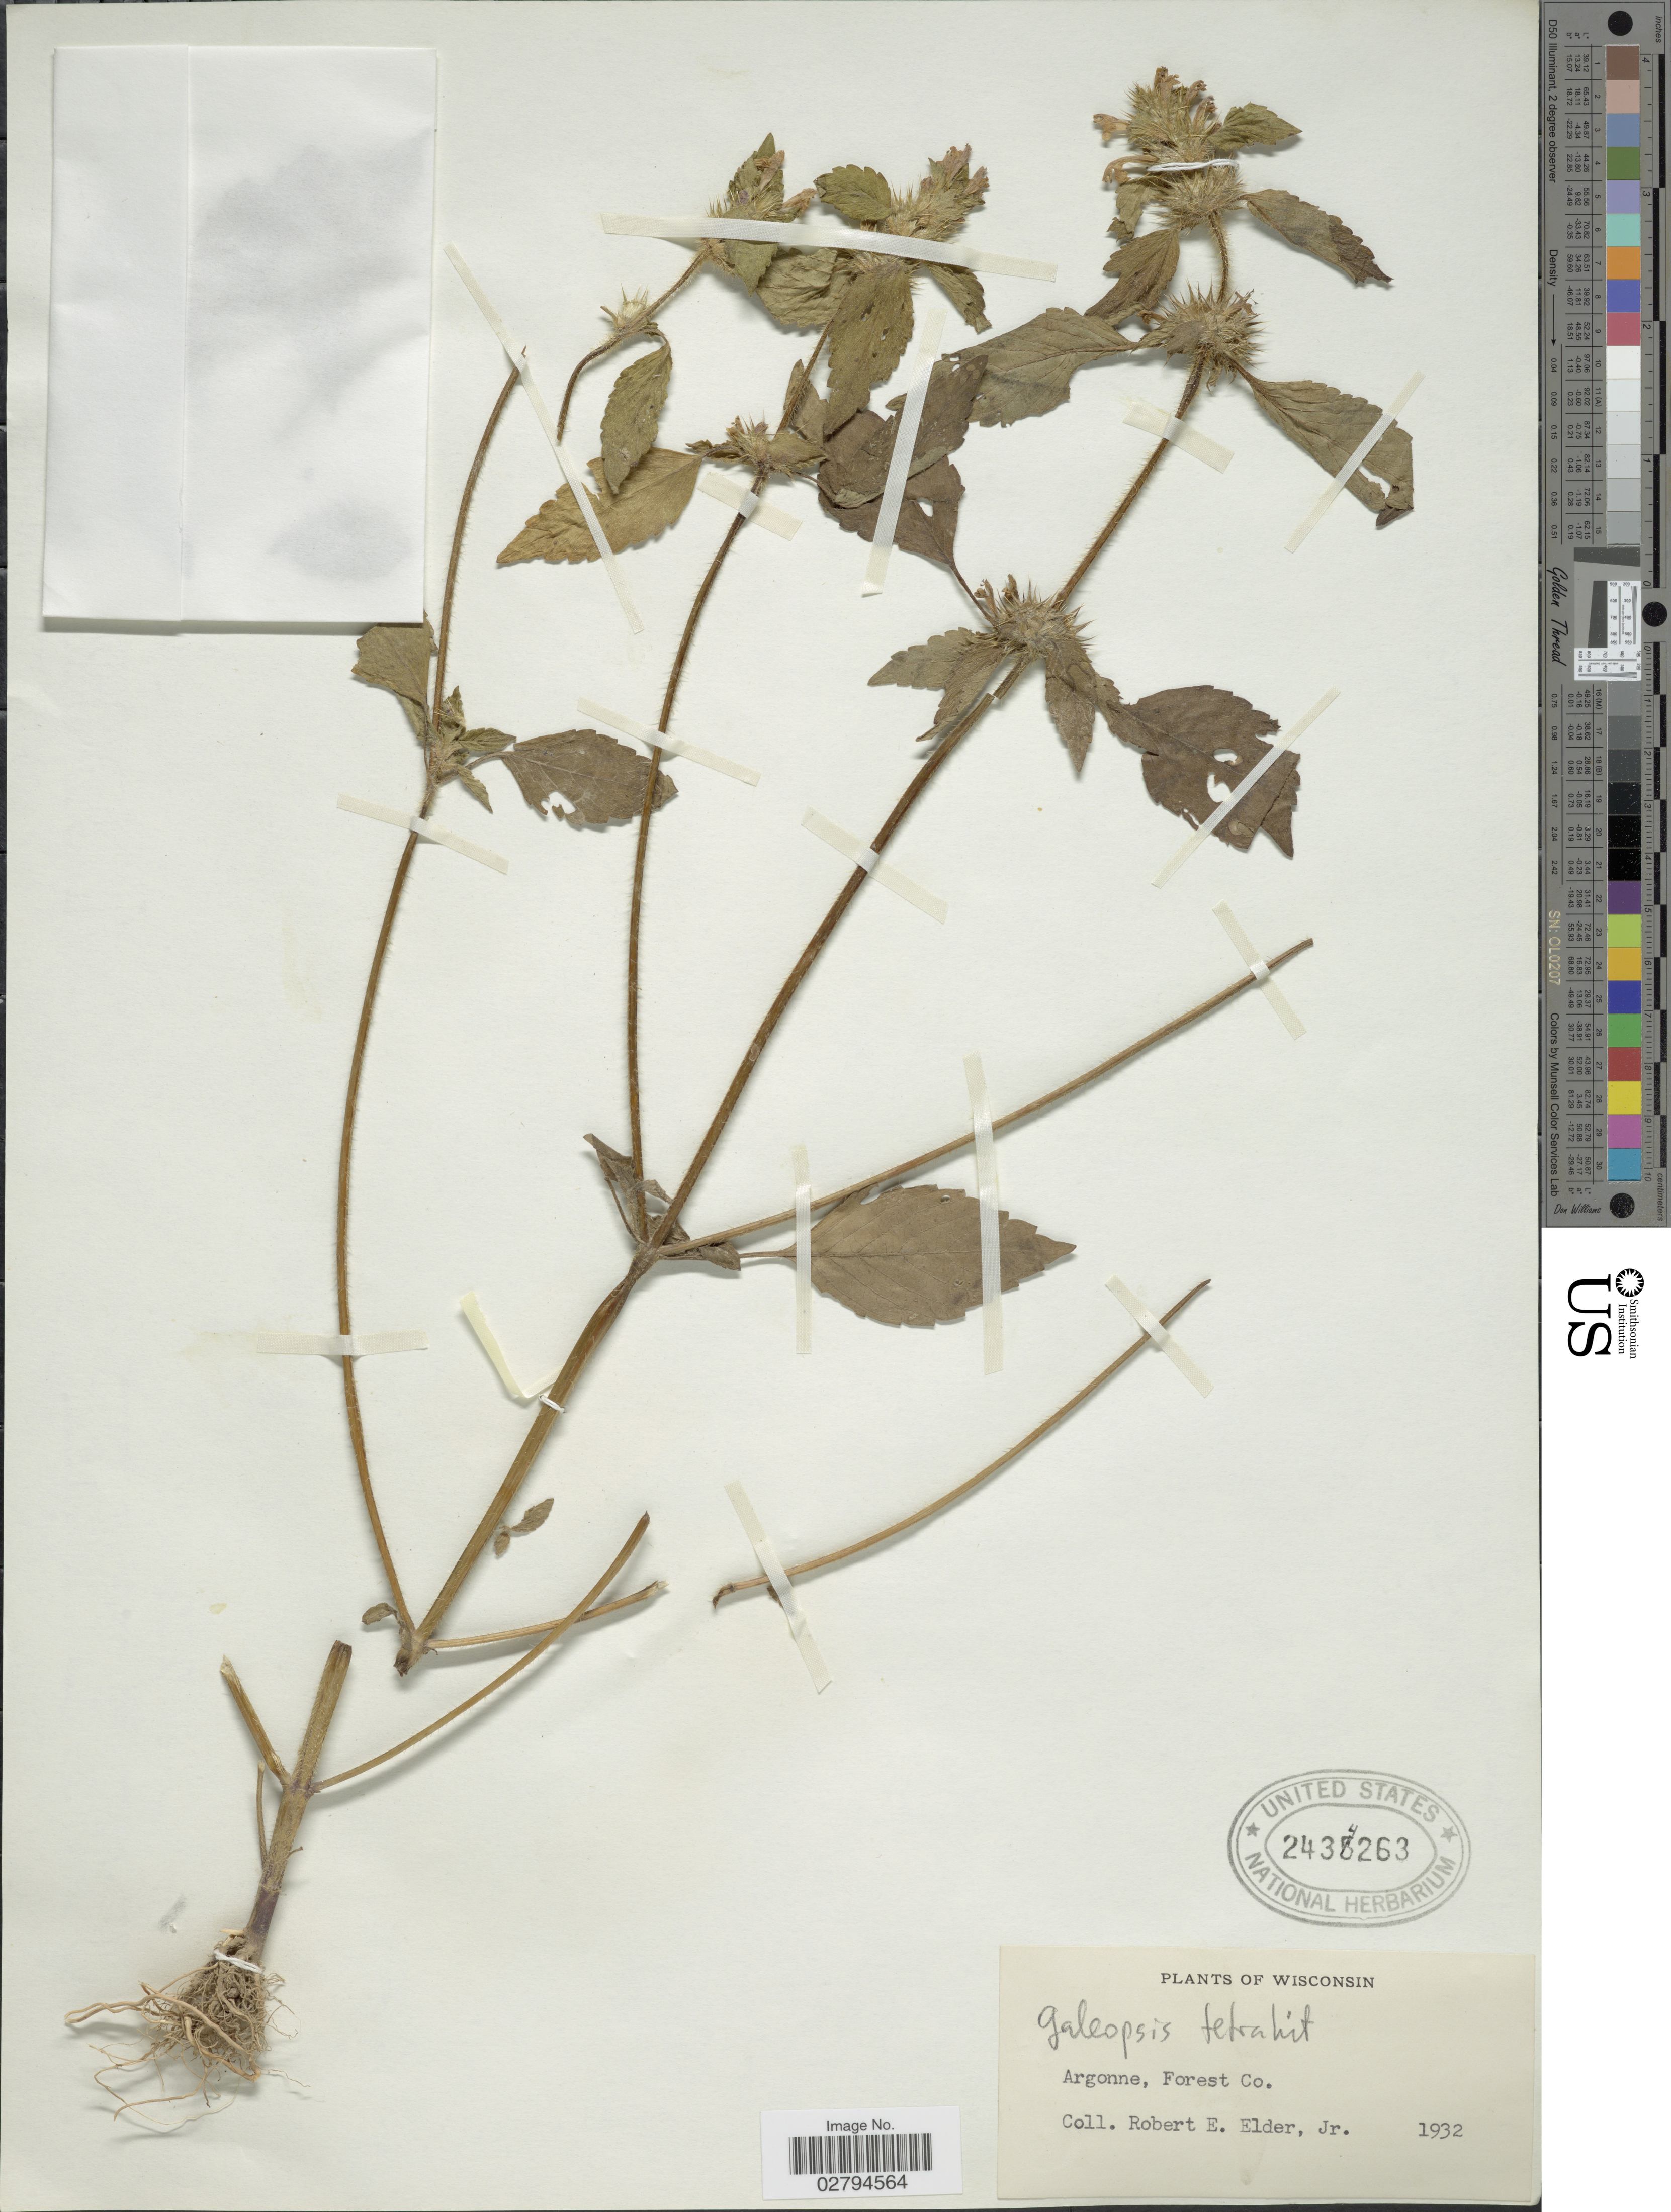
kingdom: Plantae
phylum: Tracheophyta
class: Magnoliopsida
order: Lamiales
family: Lamiaceae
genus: Galeopsis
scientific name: Galeopsis tetrahit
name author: L.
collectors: R. E. Elder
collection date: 1932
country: United States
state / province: Wisconsin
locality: Argonne, Forest Co.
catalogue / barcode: US 2434263